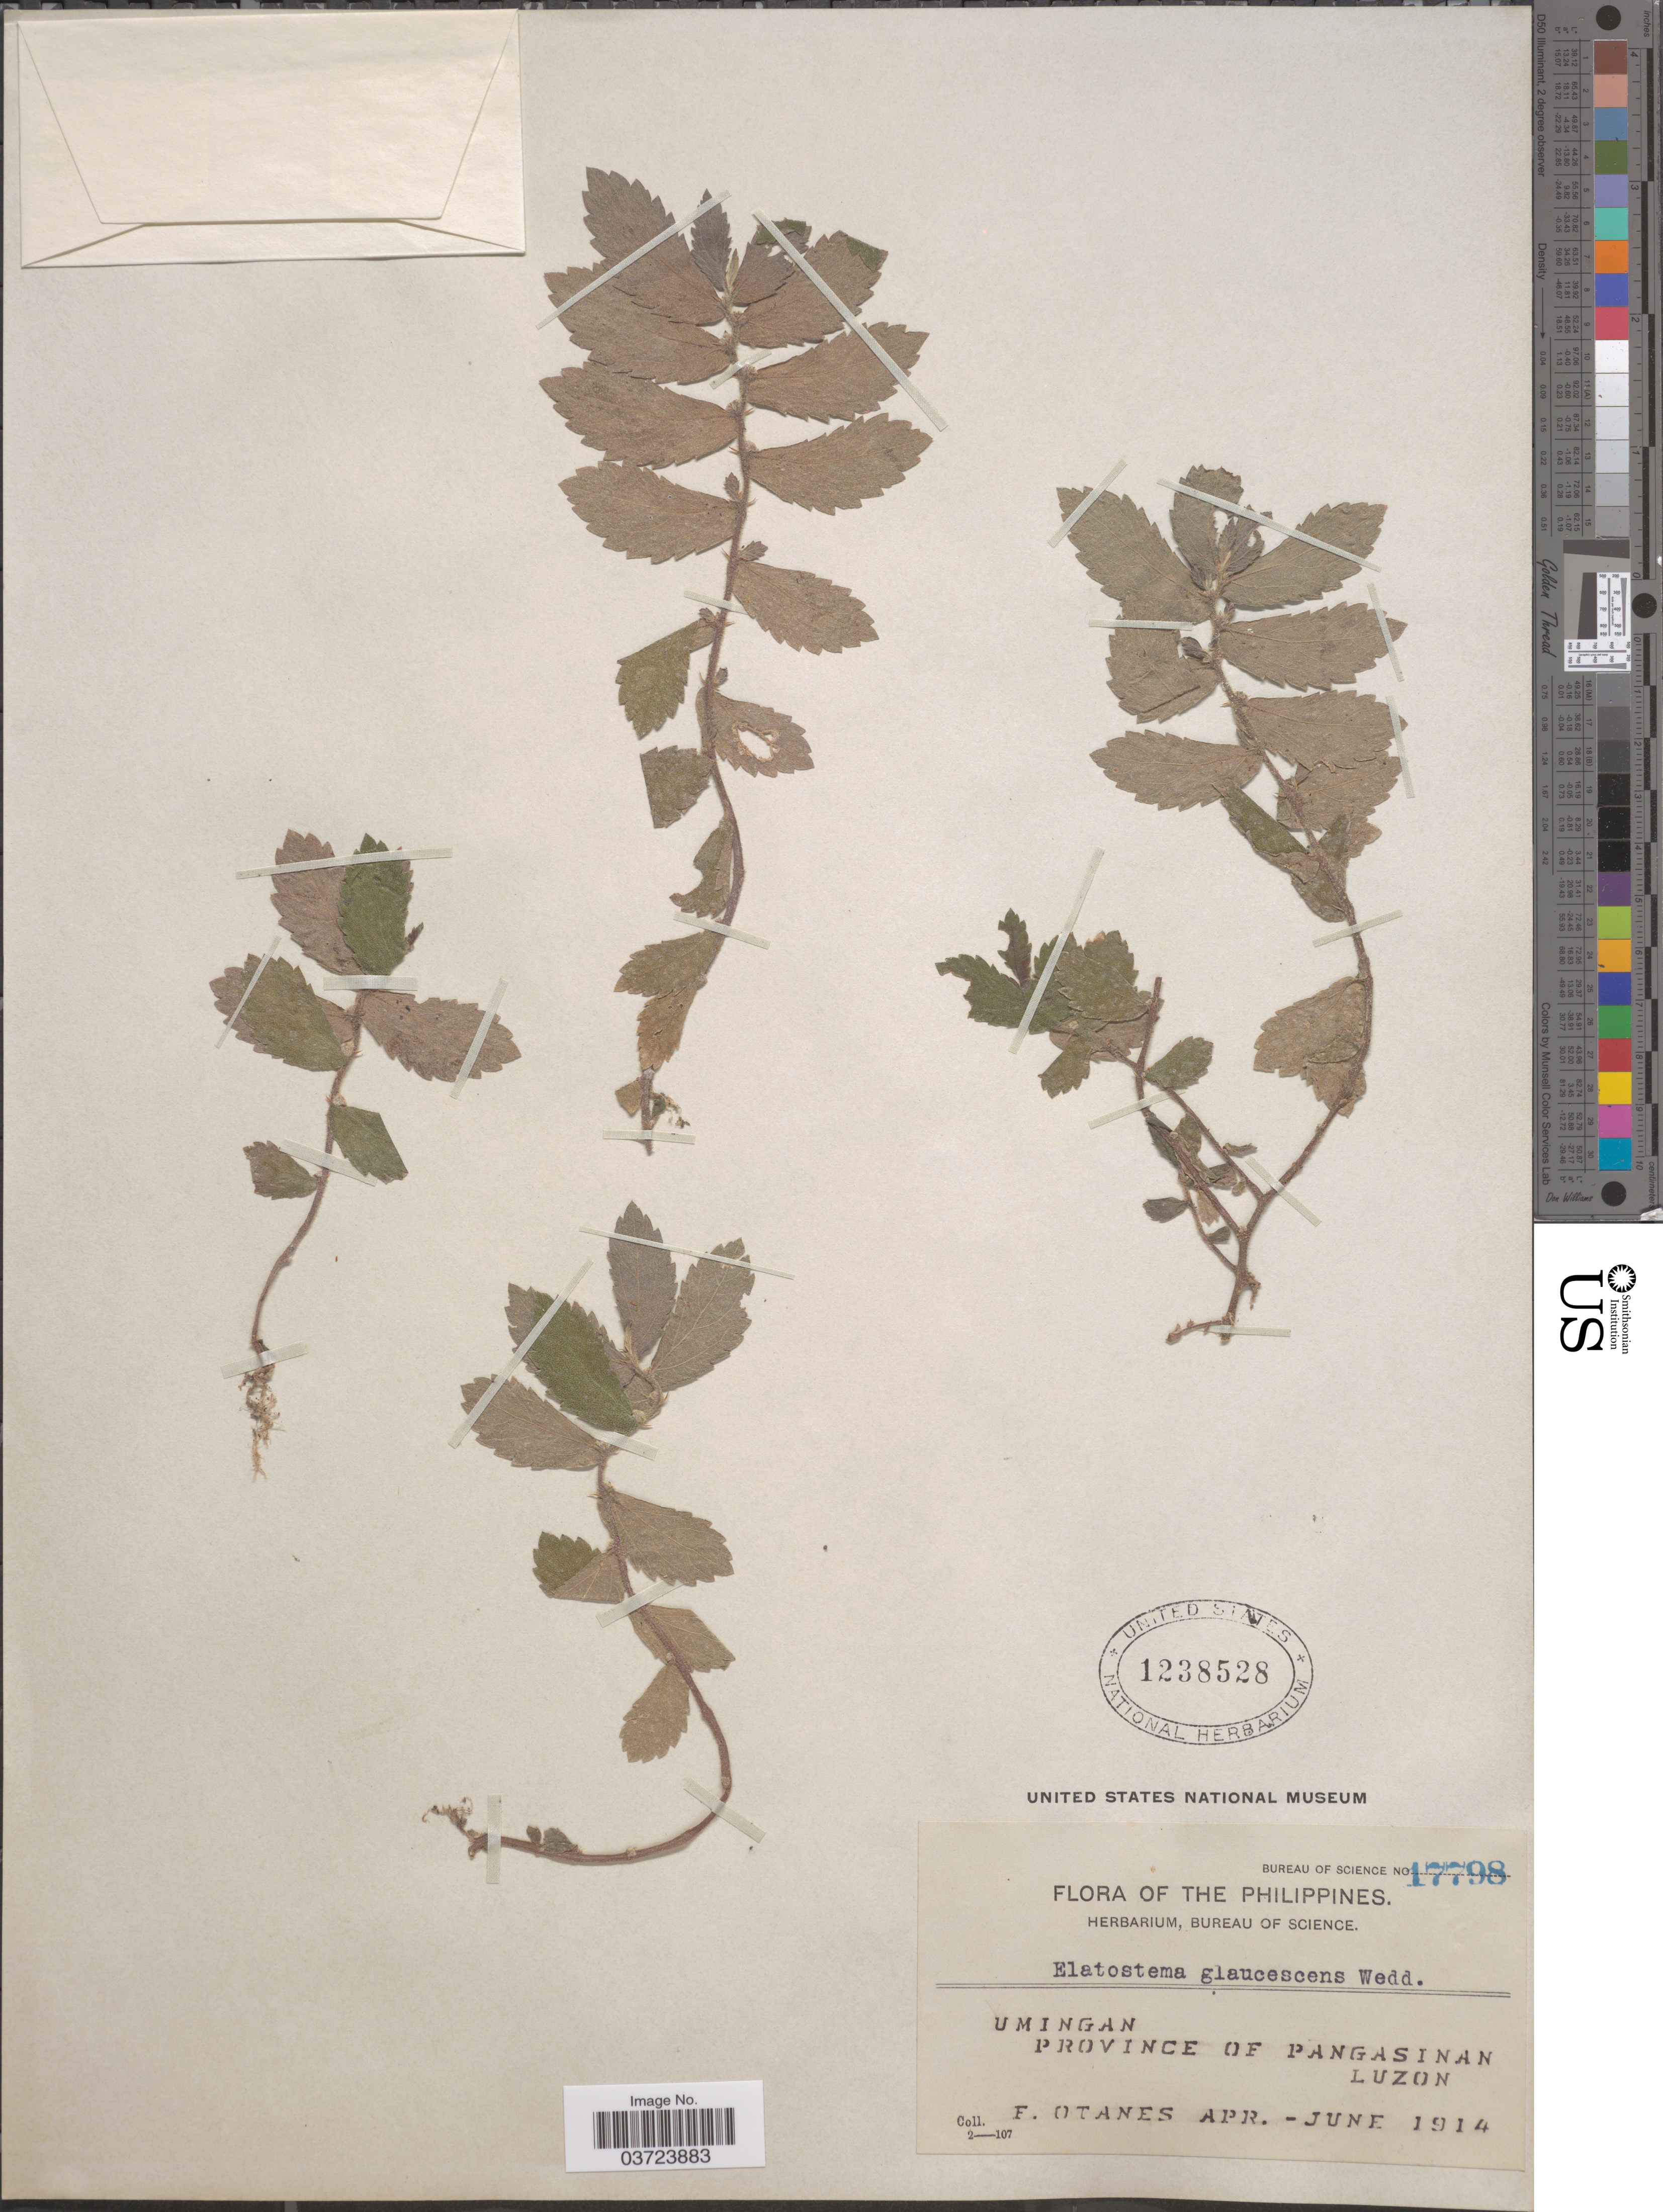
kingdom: Plantae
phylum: Tracheophyta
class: Magnoliopsida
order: Rosales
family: Urticaceae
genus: Elatostema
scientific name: Elatostema glaucescens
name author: Wedd.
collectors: F. Q. Otanes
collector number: Bureau of Science 17798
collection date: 1914-04/1914-06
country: Philippines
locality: Umingan, Province of Pangasinan. Luzon.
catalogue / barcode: US 1238528